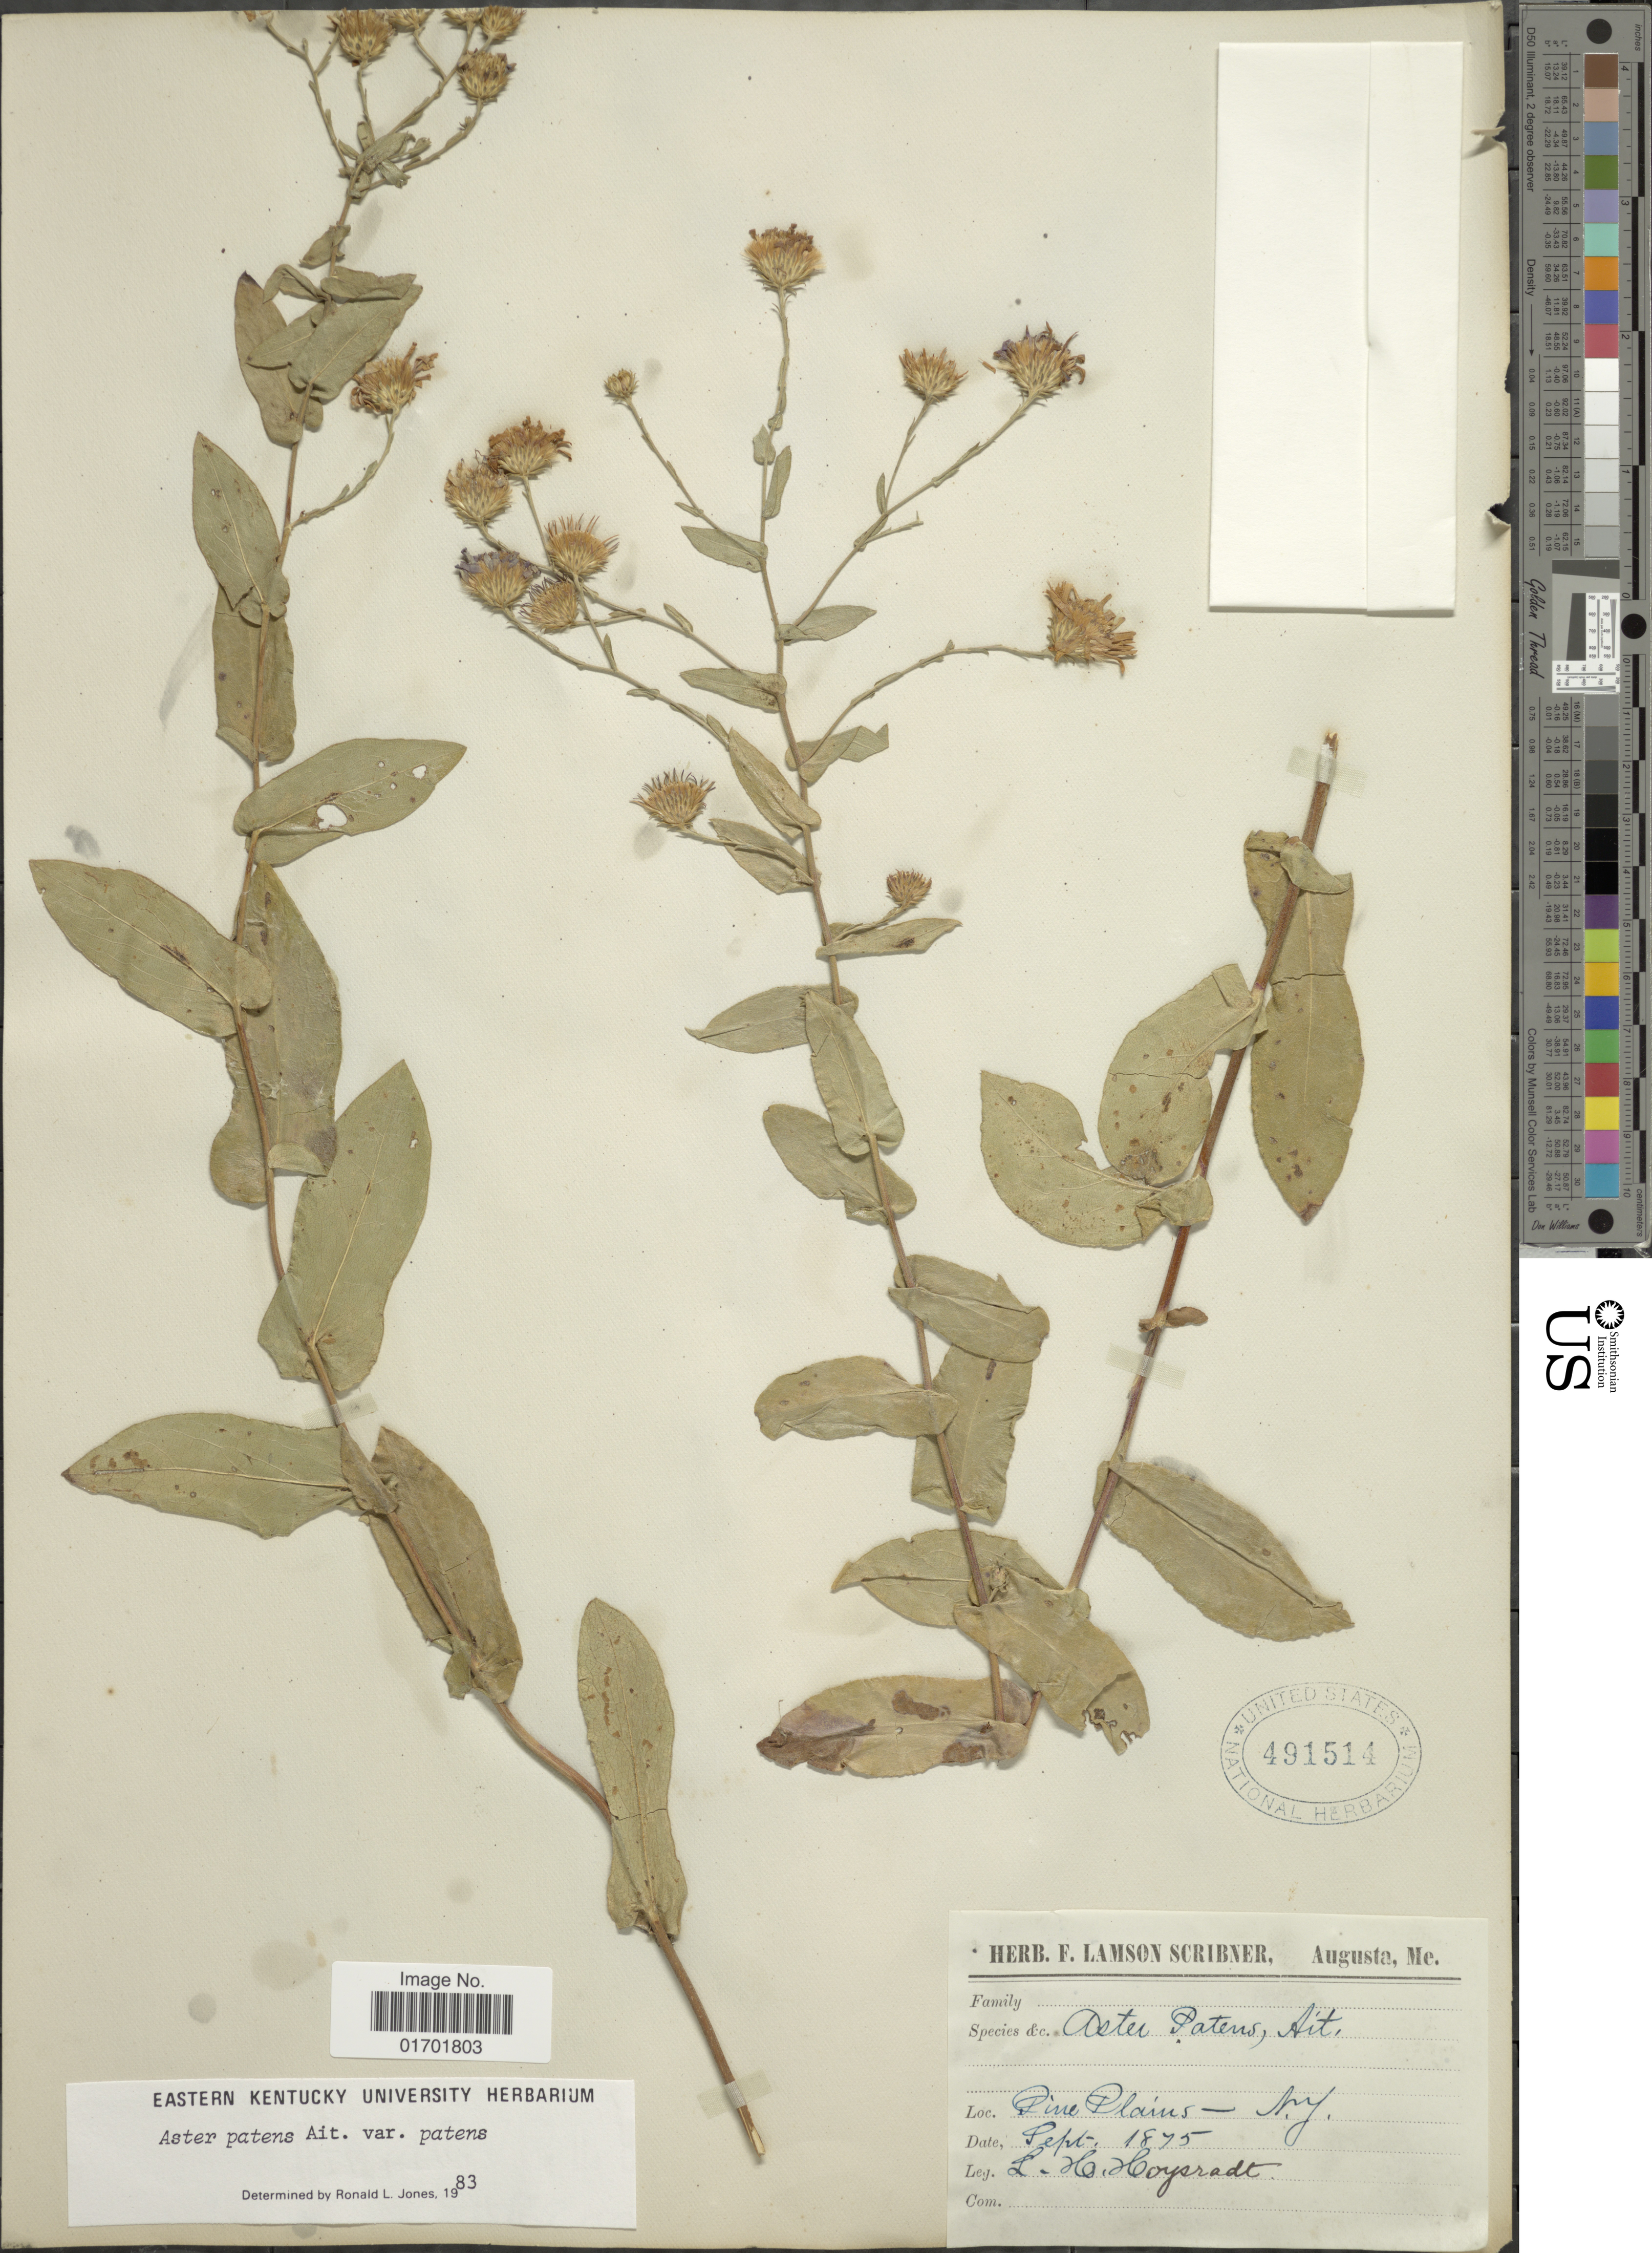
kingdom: Plantae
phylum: Tracheophyta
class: Magnoliopsida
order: Asterales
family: Asteraceae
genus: Symphyotrichum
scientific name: Symphyotrichum patens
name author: (Aiton) G.L. Nesom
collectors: L. Hoysradt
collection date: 1895-09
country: United States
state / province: New York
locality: Pine Plains.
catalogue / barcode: US 491514